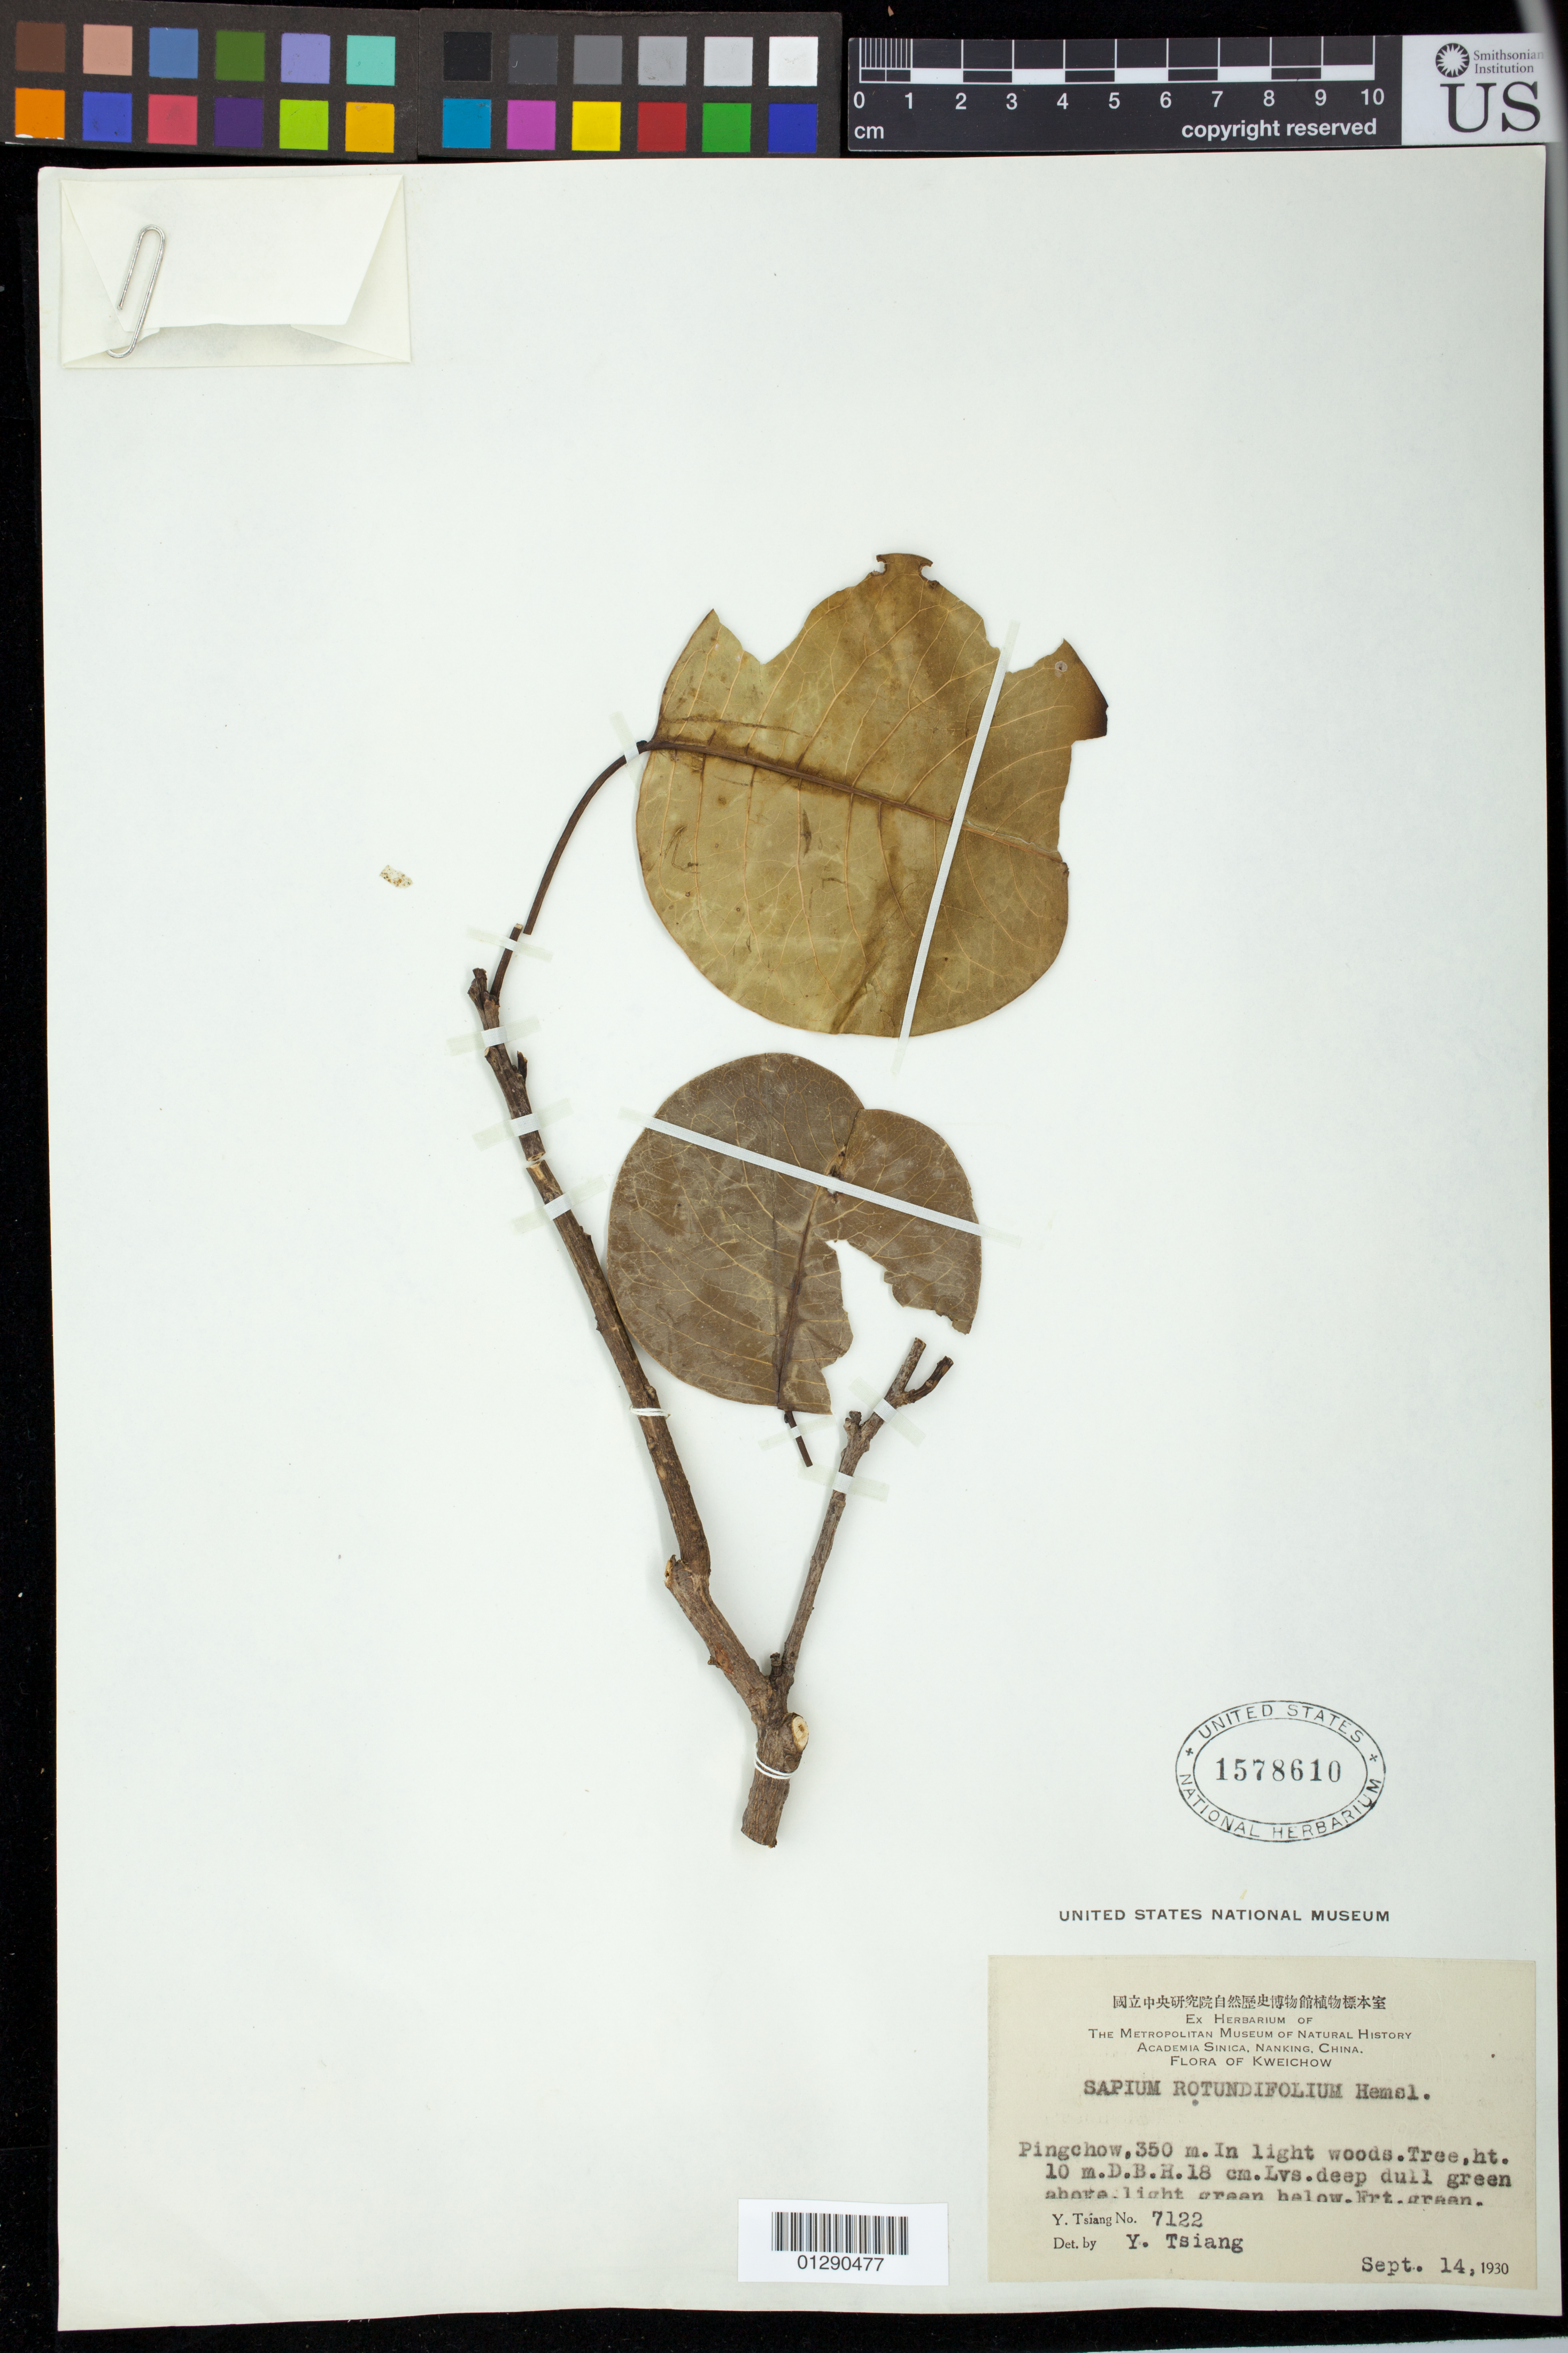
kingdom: Plantae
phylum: Tracheophyta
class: Magnoliopsida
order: Malpighiales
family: Euphorbiaceae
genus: Sapium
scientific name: Sapium rotundifolium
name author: Hemsl.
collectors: Y. Tsiang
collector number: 7122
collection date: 1930-09-14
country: China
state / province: Guizhou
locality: Pingchow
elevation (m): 350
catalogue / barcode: US 1578610